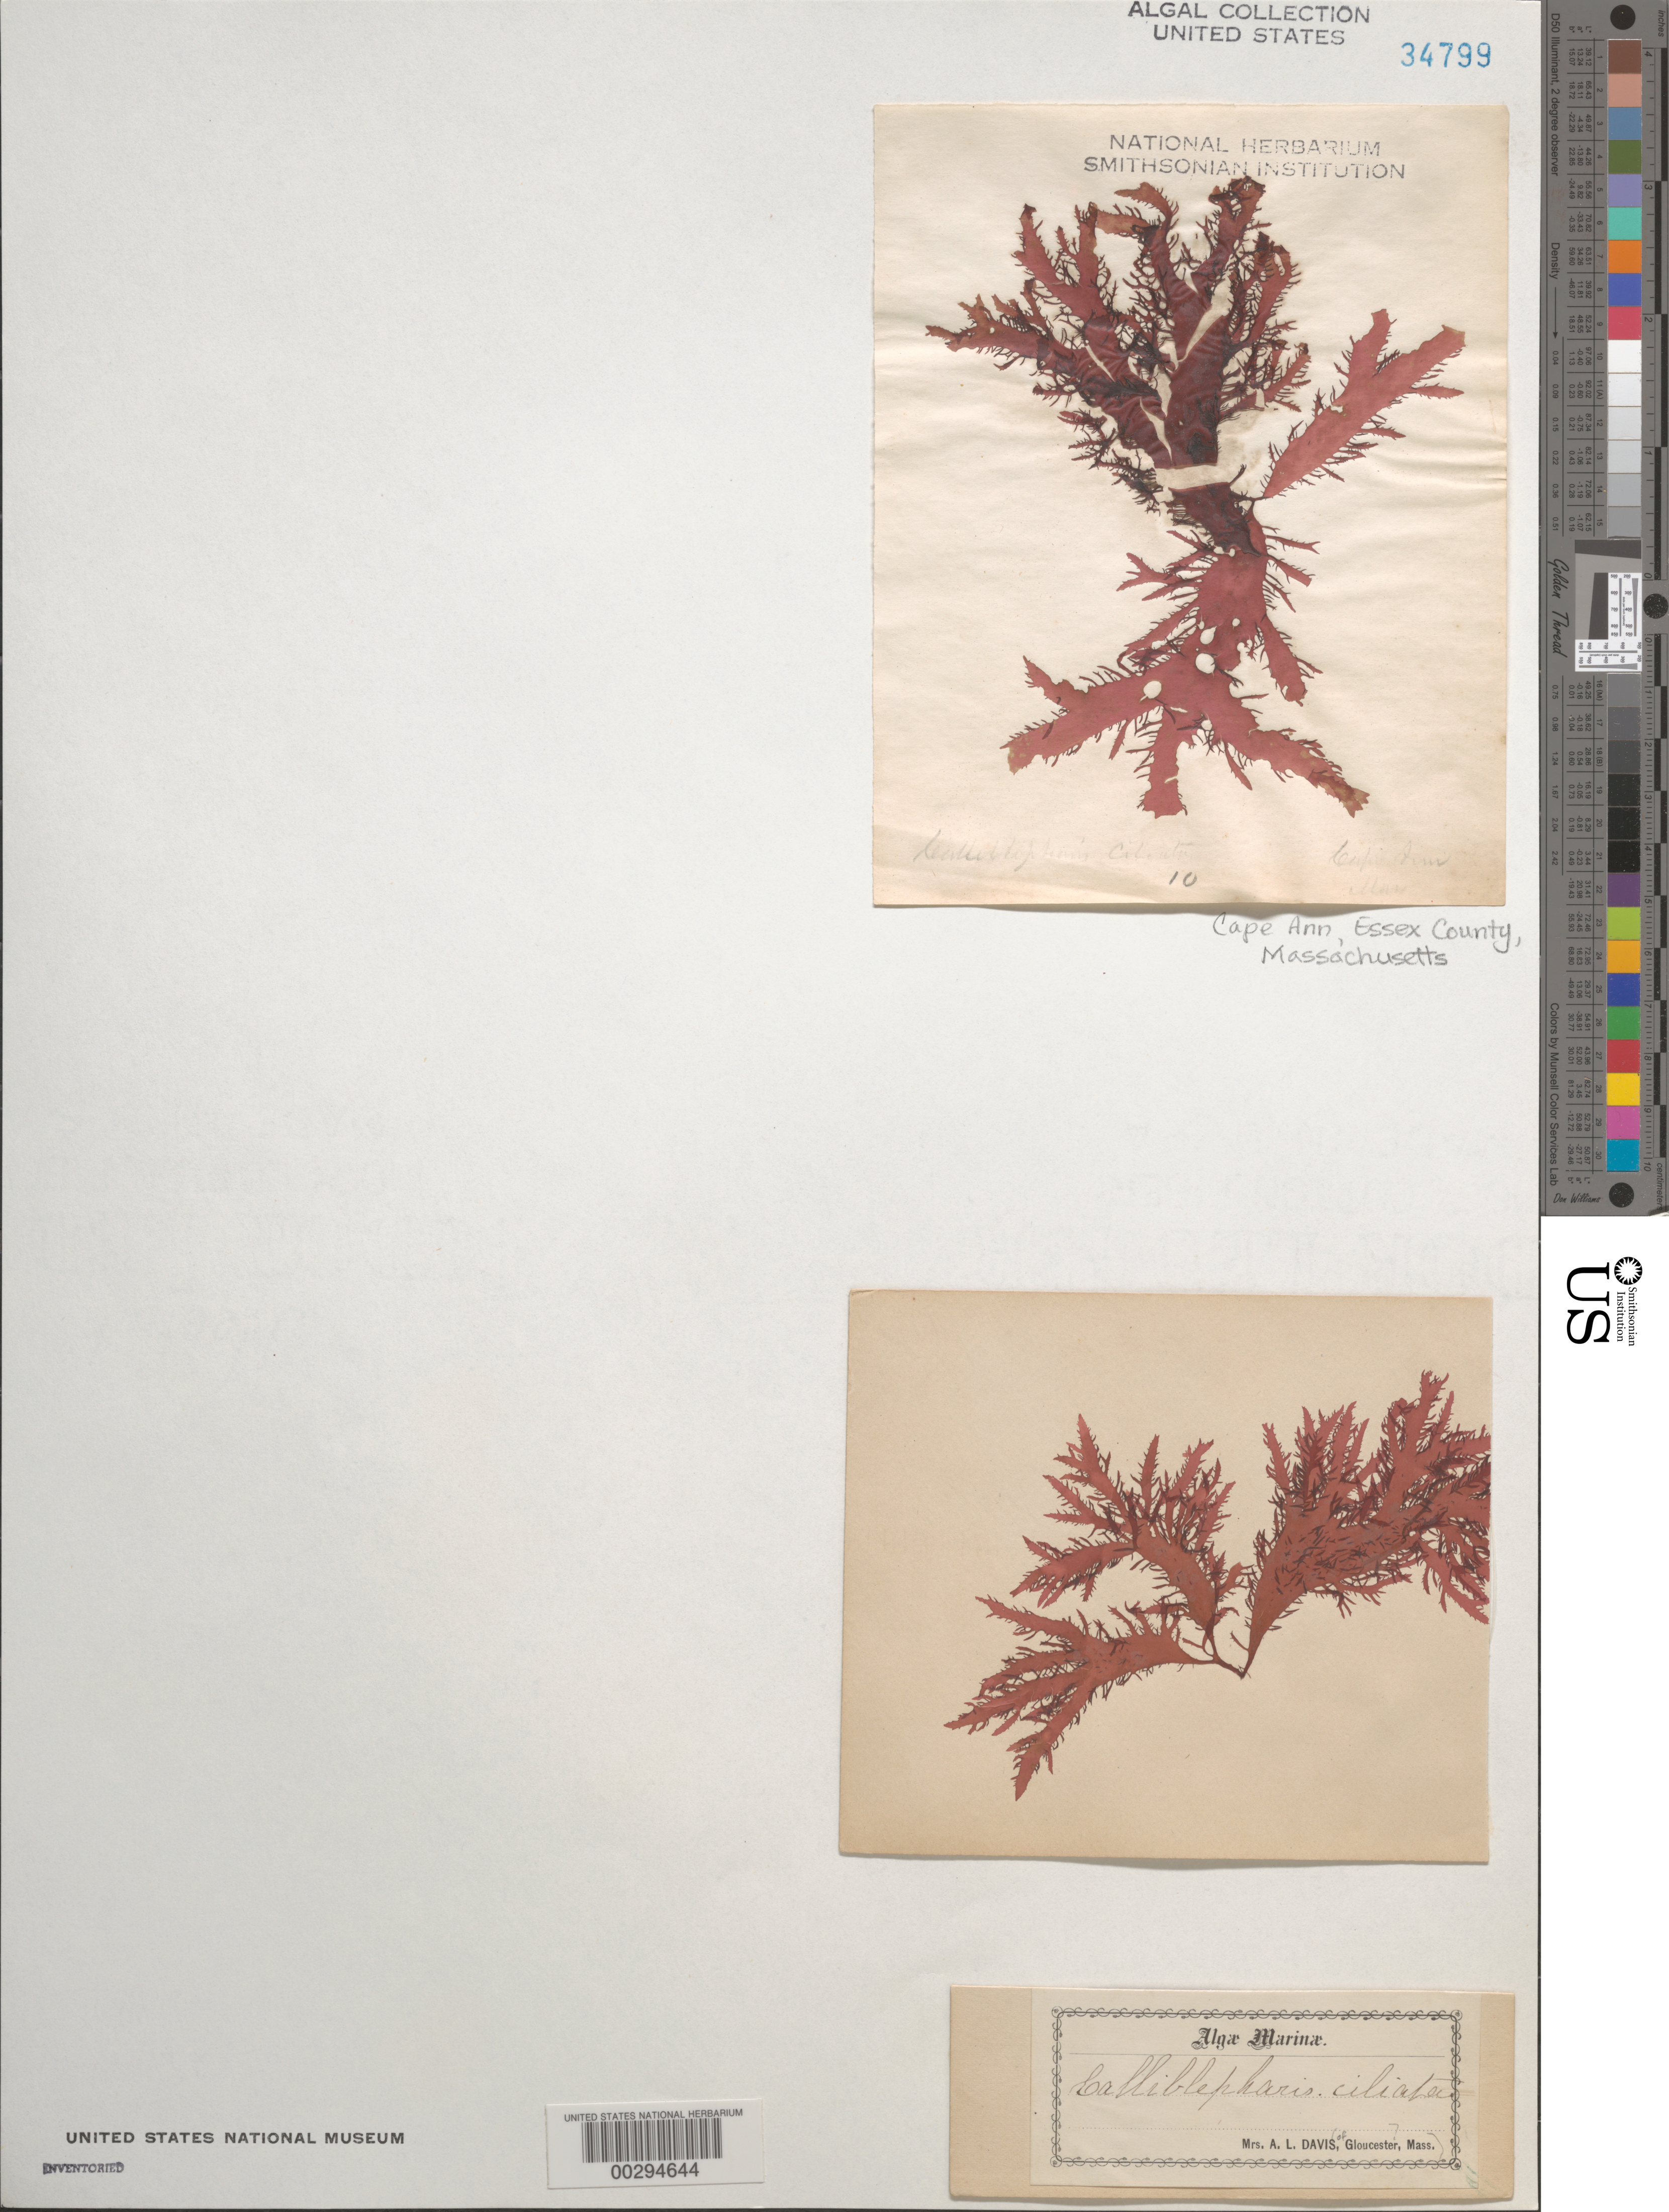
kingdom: Plantae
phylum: Rhodophyta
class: Florideophyceae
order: Gigartinales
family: Cystocloniaceae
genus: Calliblepharis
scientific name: Calliblepharis ciliata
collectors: A. Davis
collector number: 10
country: United States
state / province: Massachusetts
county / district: Essex County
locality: Cape Ann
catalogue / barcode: US 34799